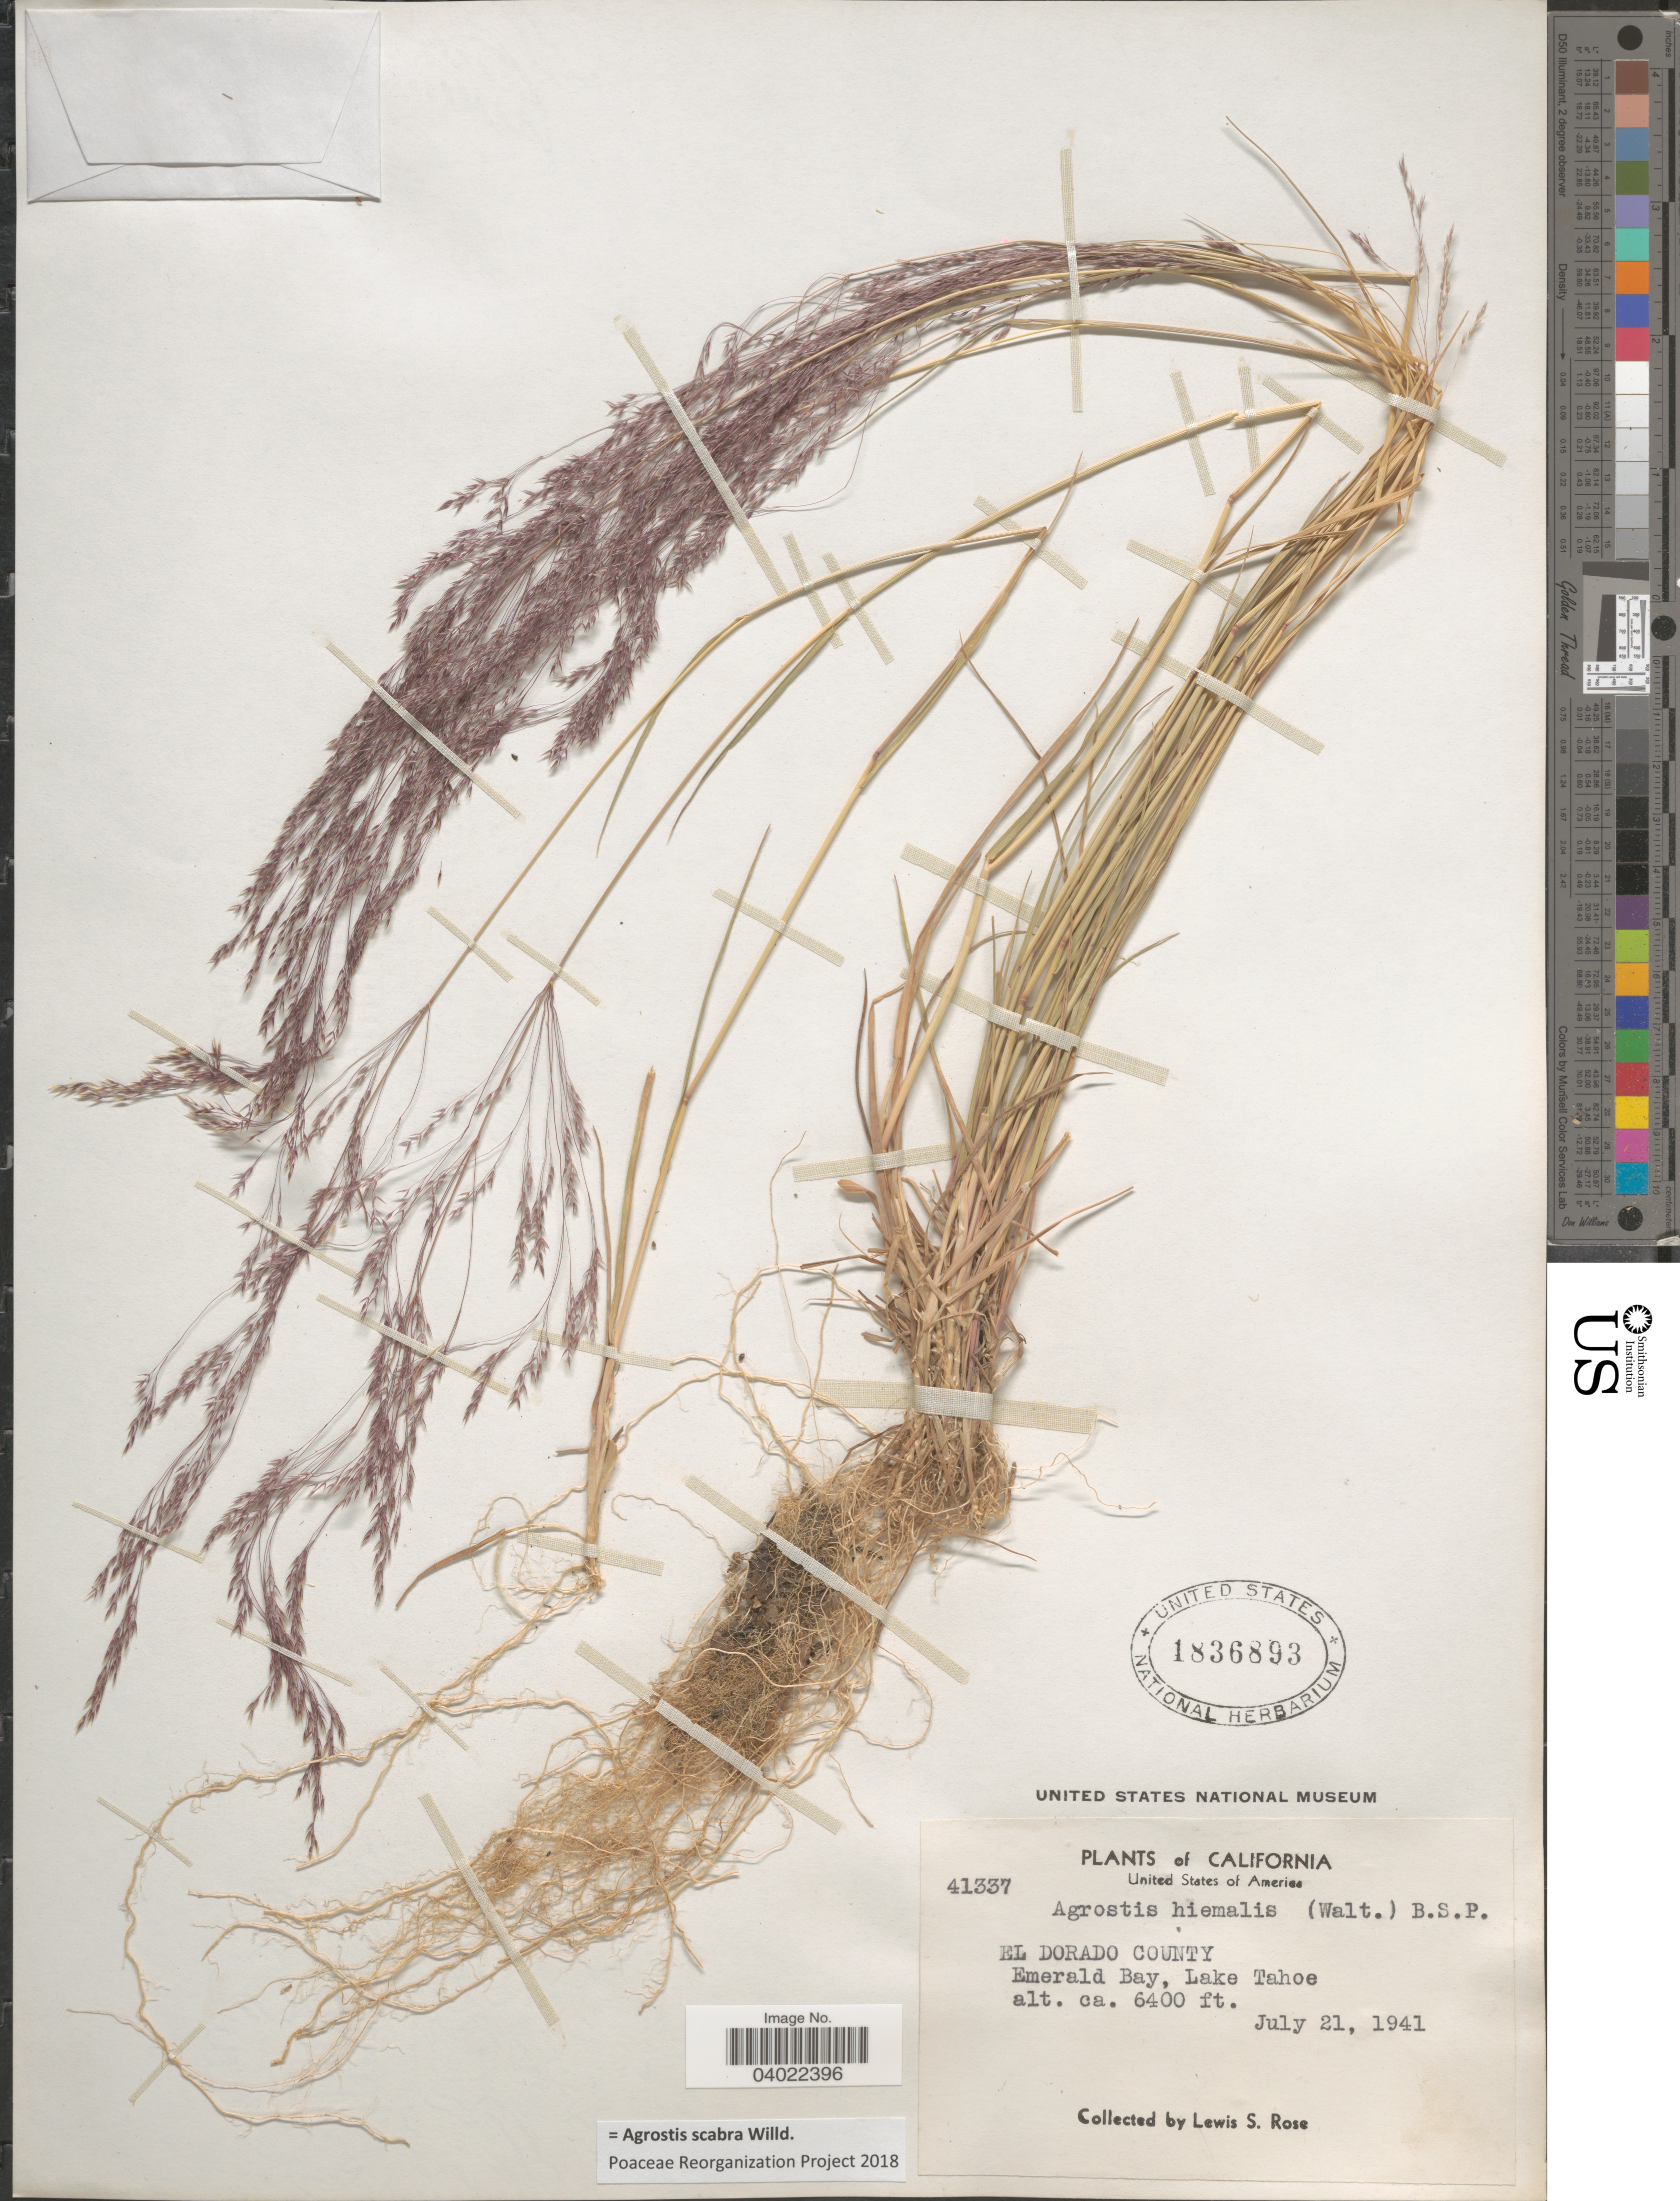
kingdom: Plantae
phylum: Tracheophyta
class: Liliopsida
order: Poales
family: Poaceae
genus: Agrostis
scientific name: Agrostis scabra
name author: Willd.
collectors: L. S. Rose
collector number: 41337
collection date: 1941-07-21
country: United States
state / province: California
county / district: El Dorado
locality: El Dorado County. Emerald Bay, Lake Tahoe.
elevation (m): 1951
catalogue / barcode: US 1836893